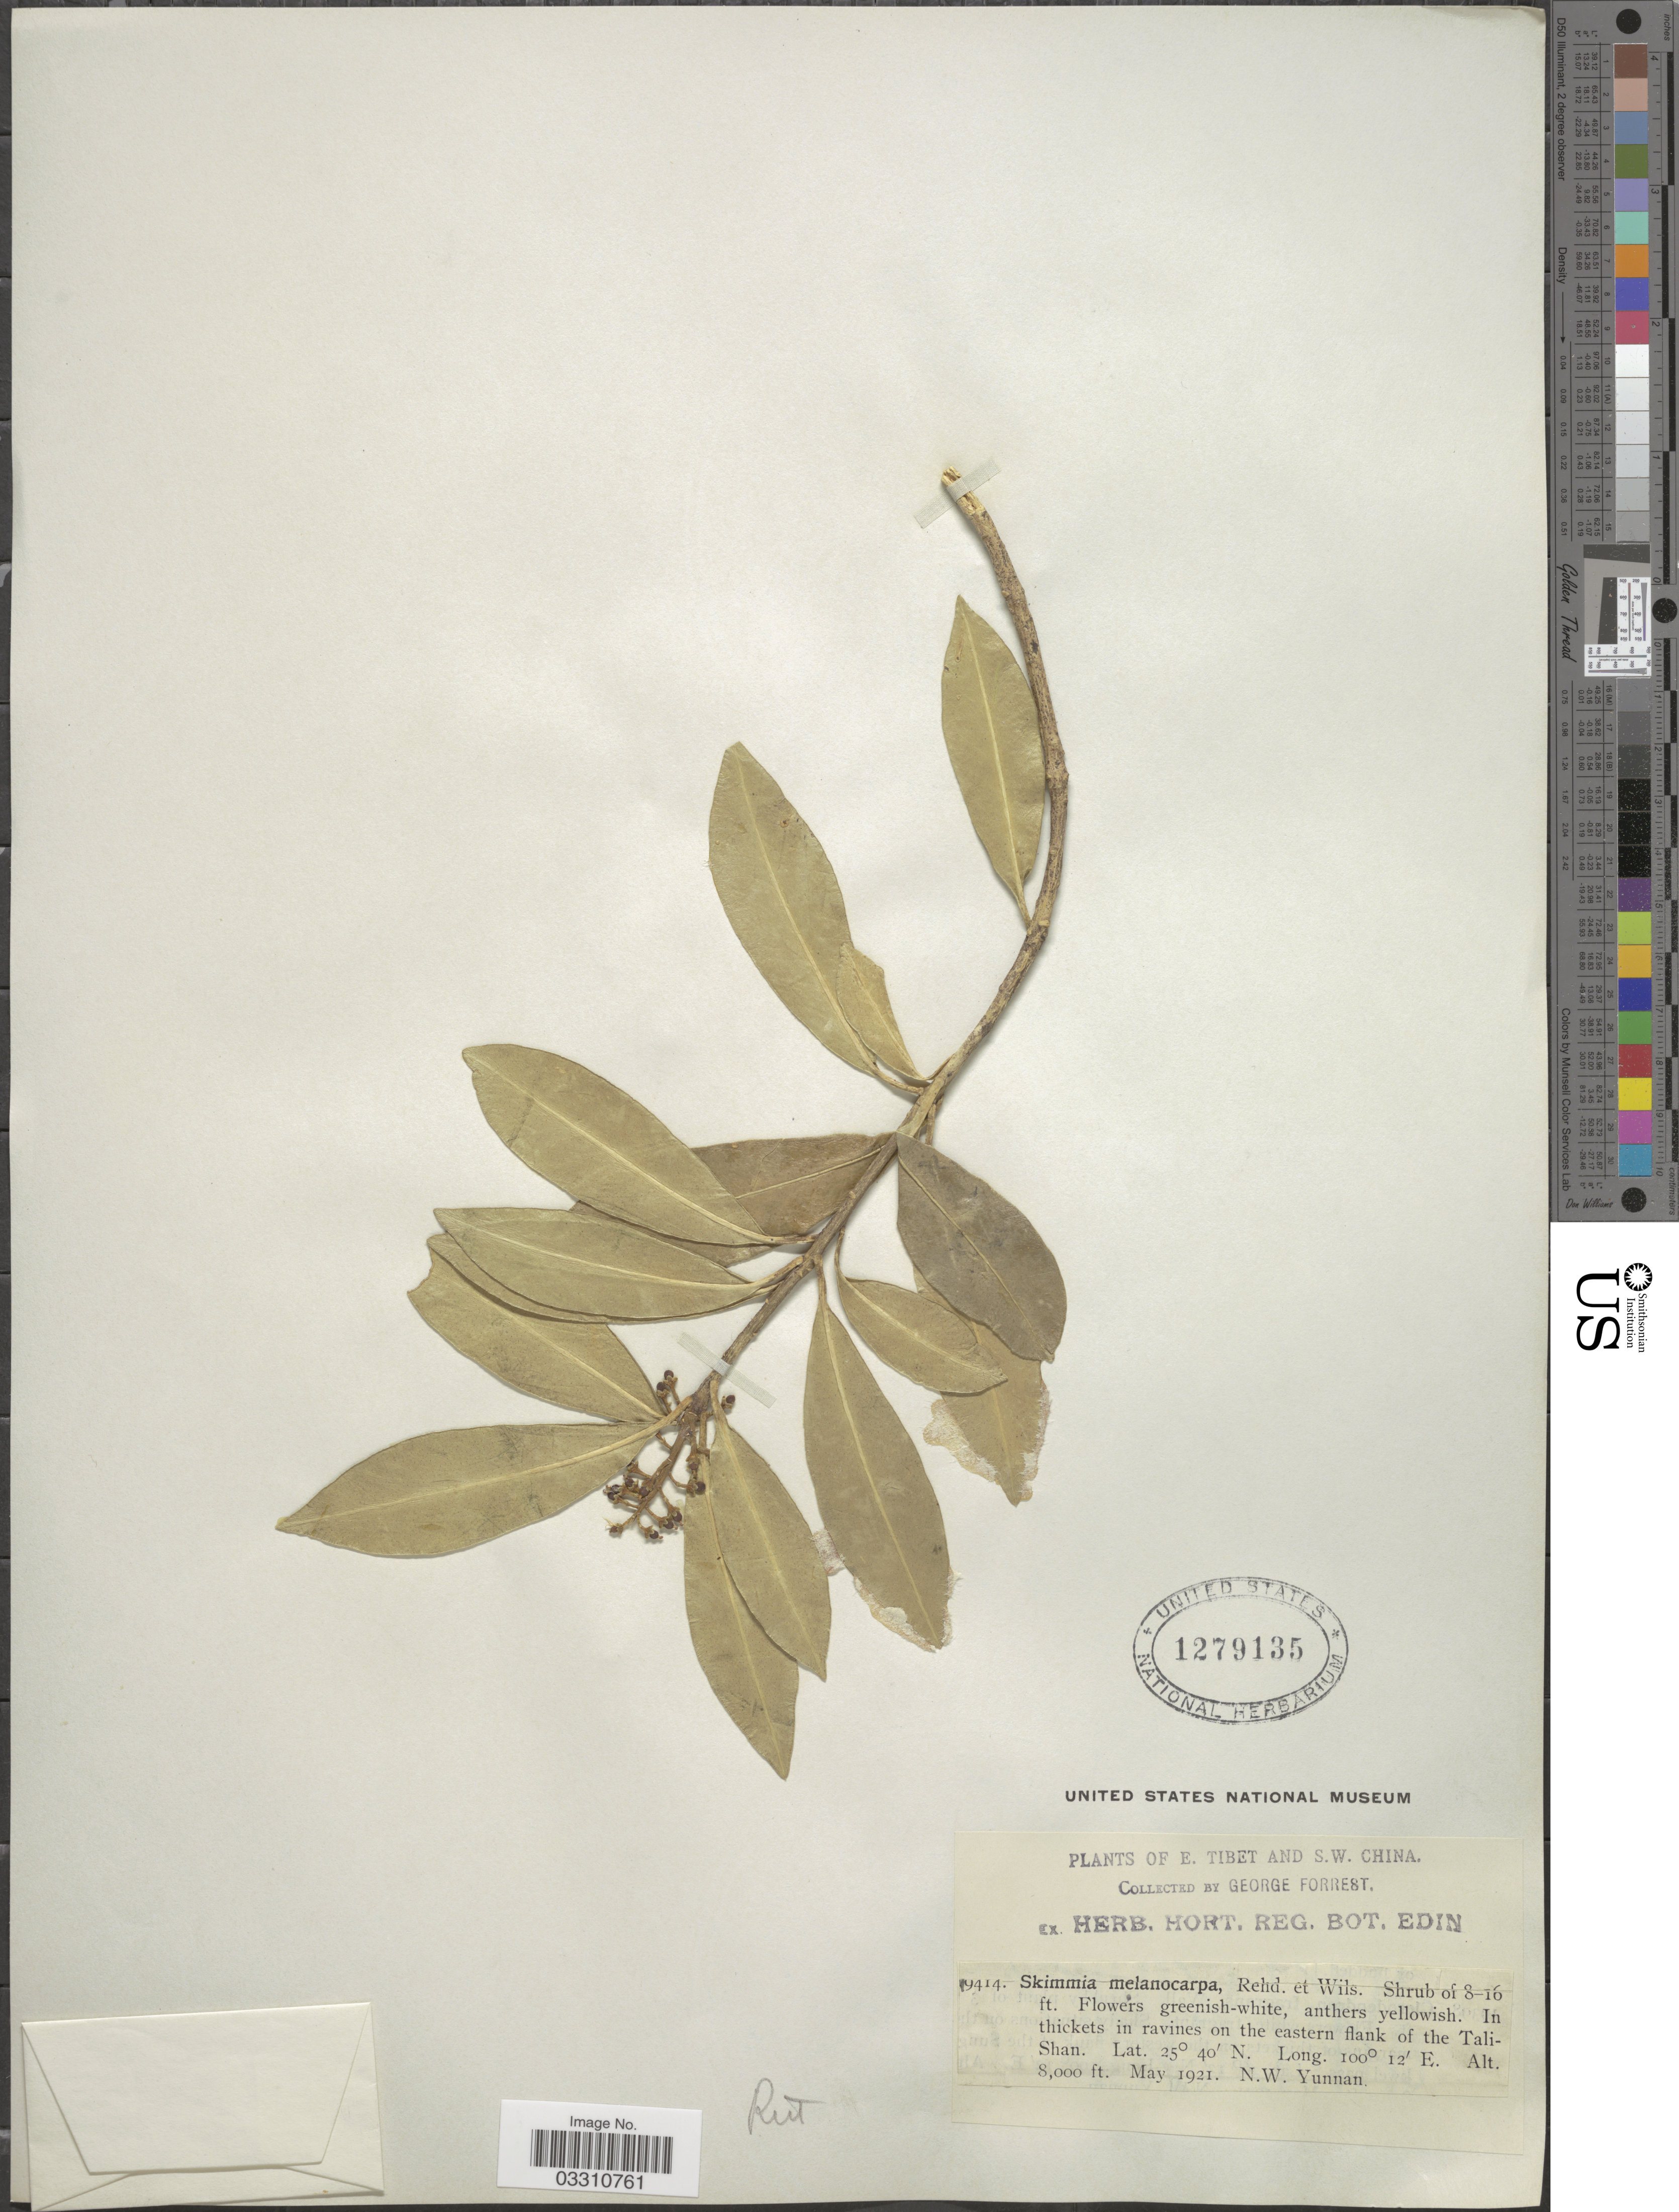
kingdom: Plantae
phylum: Tracheophyta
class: Magnoliopsida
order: Sapindales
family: Rutaceae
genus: Skimmia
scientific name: Skimmia melanocarpa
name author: Rehder & E.H. Wilson in Sarg.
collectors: G. Forrest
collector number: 19414*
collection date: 1921-05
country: China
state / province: Yunnan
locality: E. Tibet and S.W. China, In thickets in ravines on the eastern flank on the Tali-Shan, N.W. Yunnan.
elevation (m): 2438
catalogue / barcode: US 1279135